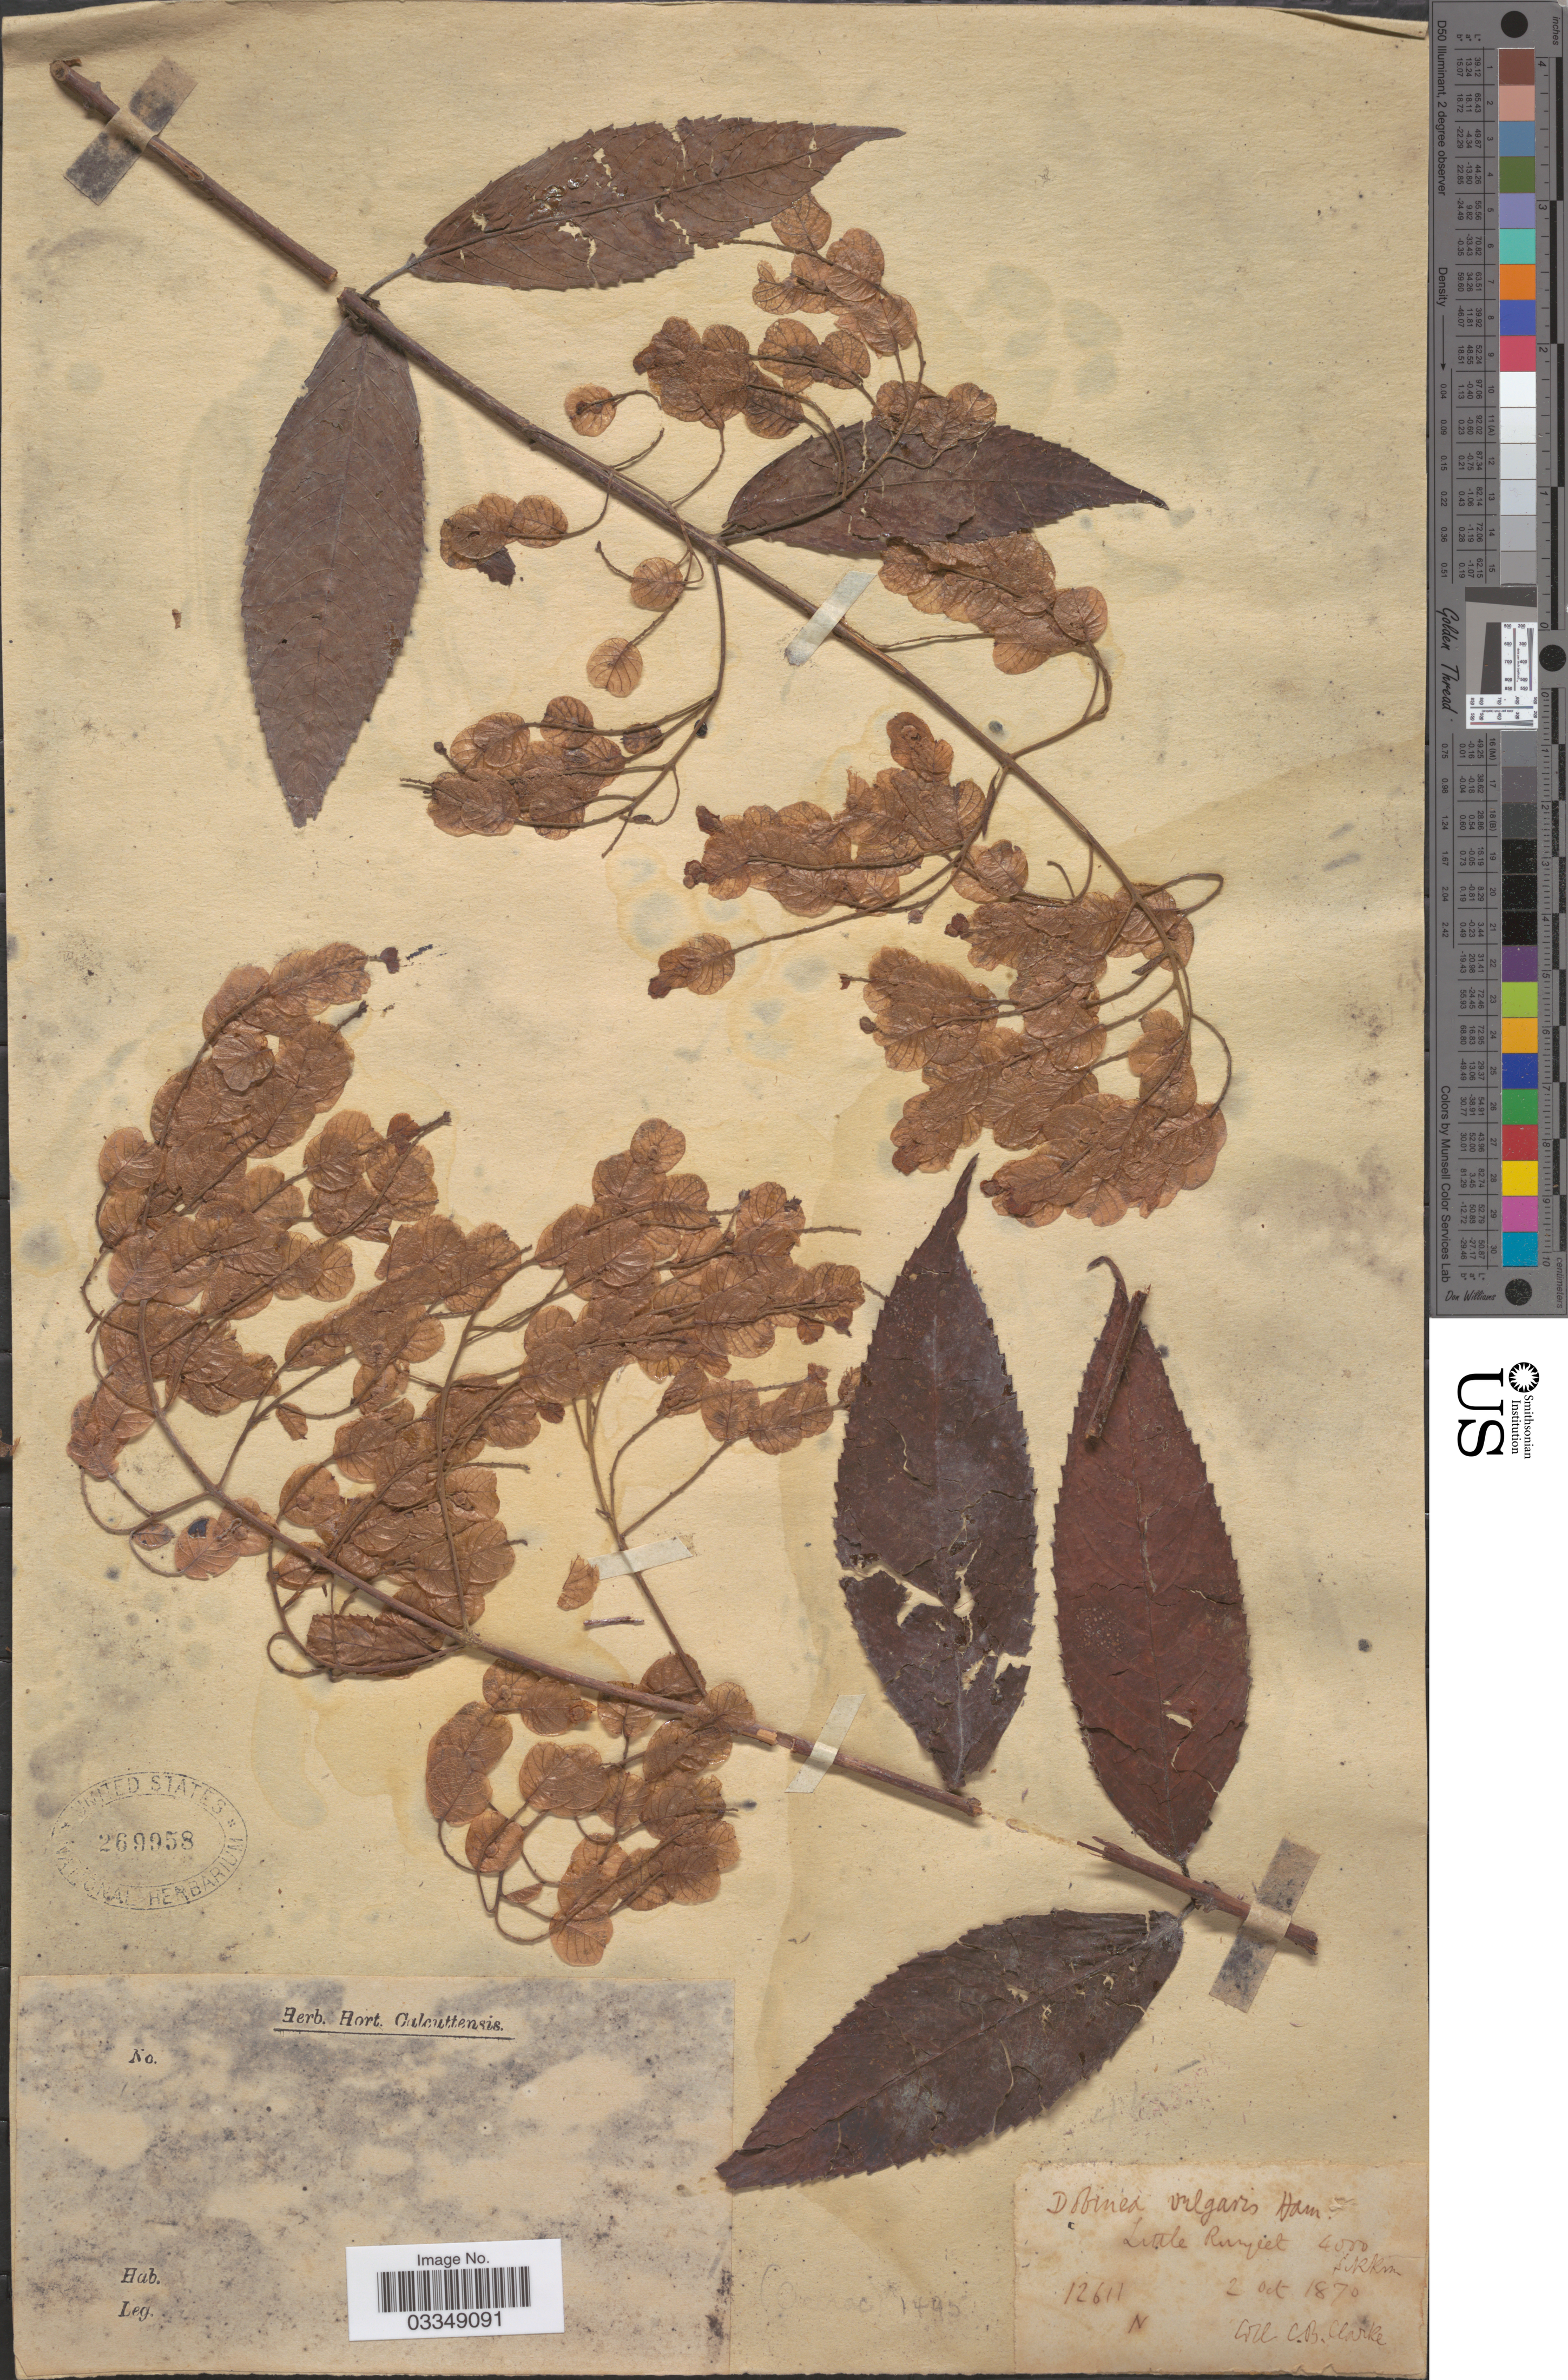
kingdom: Plantae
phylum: Tracheophyta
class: Magnoliopsida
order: Sapindales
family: Anacardiaceae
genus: Dobinea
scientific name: Dobinea vulgaris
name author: Buch.-Ham. ex D. Don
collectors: C. B. Clarke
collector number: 12611 N?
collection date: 1870-10-02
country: India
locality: Little Rungeet. Sikkim.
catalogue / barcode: US 269958